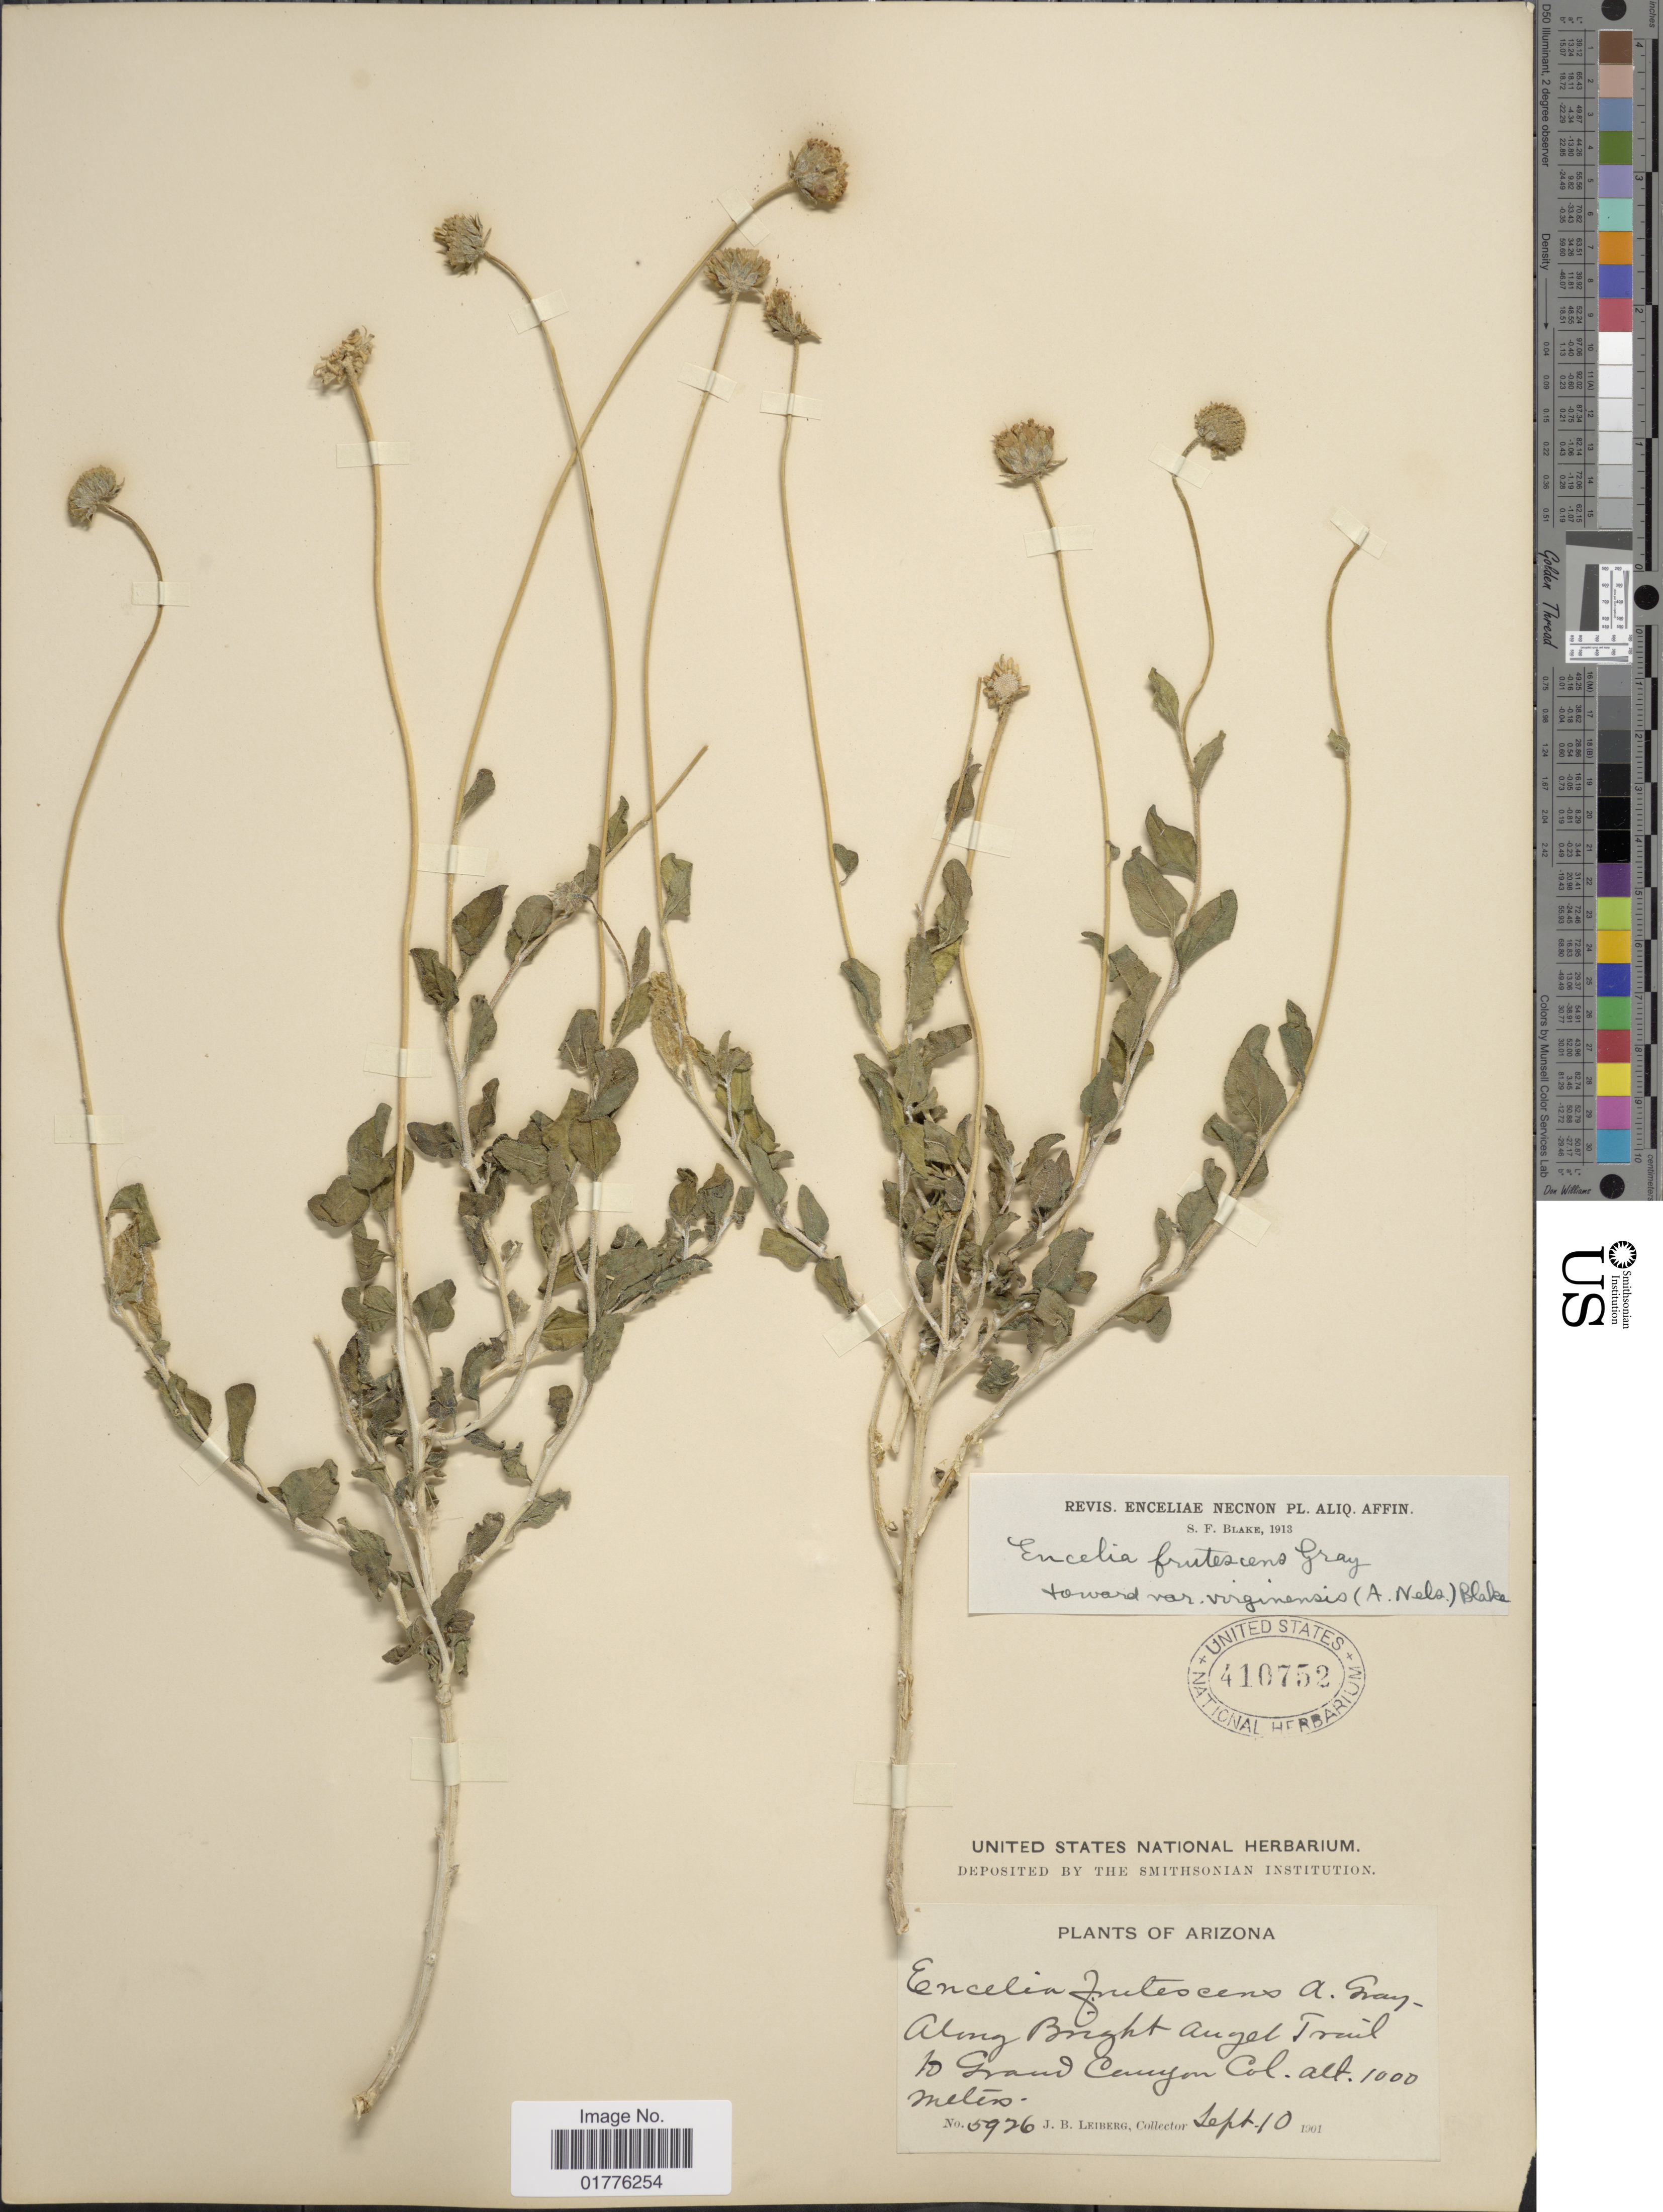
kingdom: Plantae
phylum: Tracheophyta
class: Magnoliopsida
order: Asterales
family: Asteraceae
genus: Encelia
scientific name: Encelia frutescens var. virginensis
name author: (A. Nelson) S.F. Blake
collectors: J. B. Leiberg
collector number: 5926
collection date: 1901-09-10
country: United States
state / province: Arizona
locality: Along Bright Angel Trail to Grand Canyon Col.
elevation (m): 1000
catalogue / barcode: US 410752